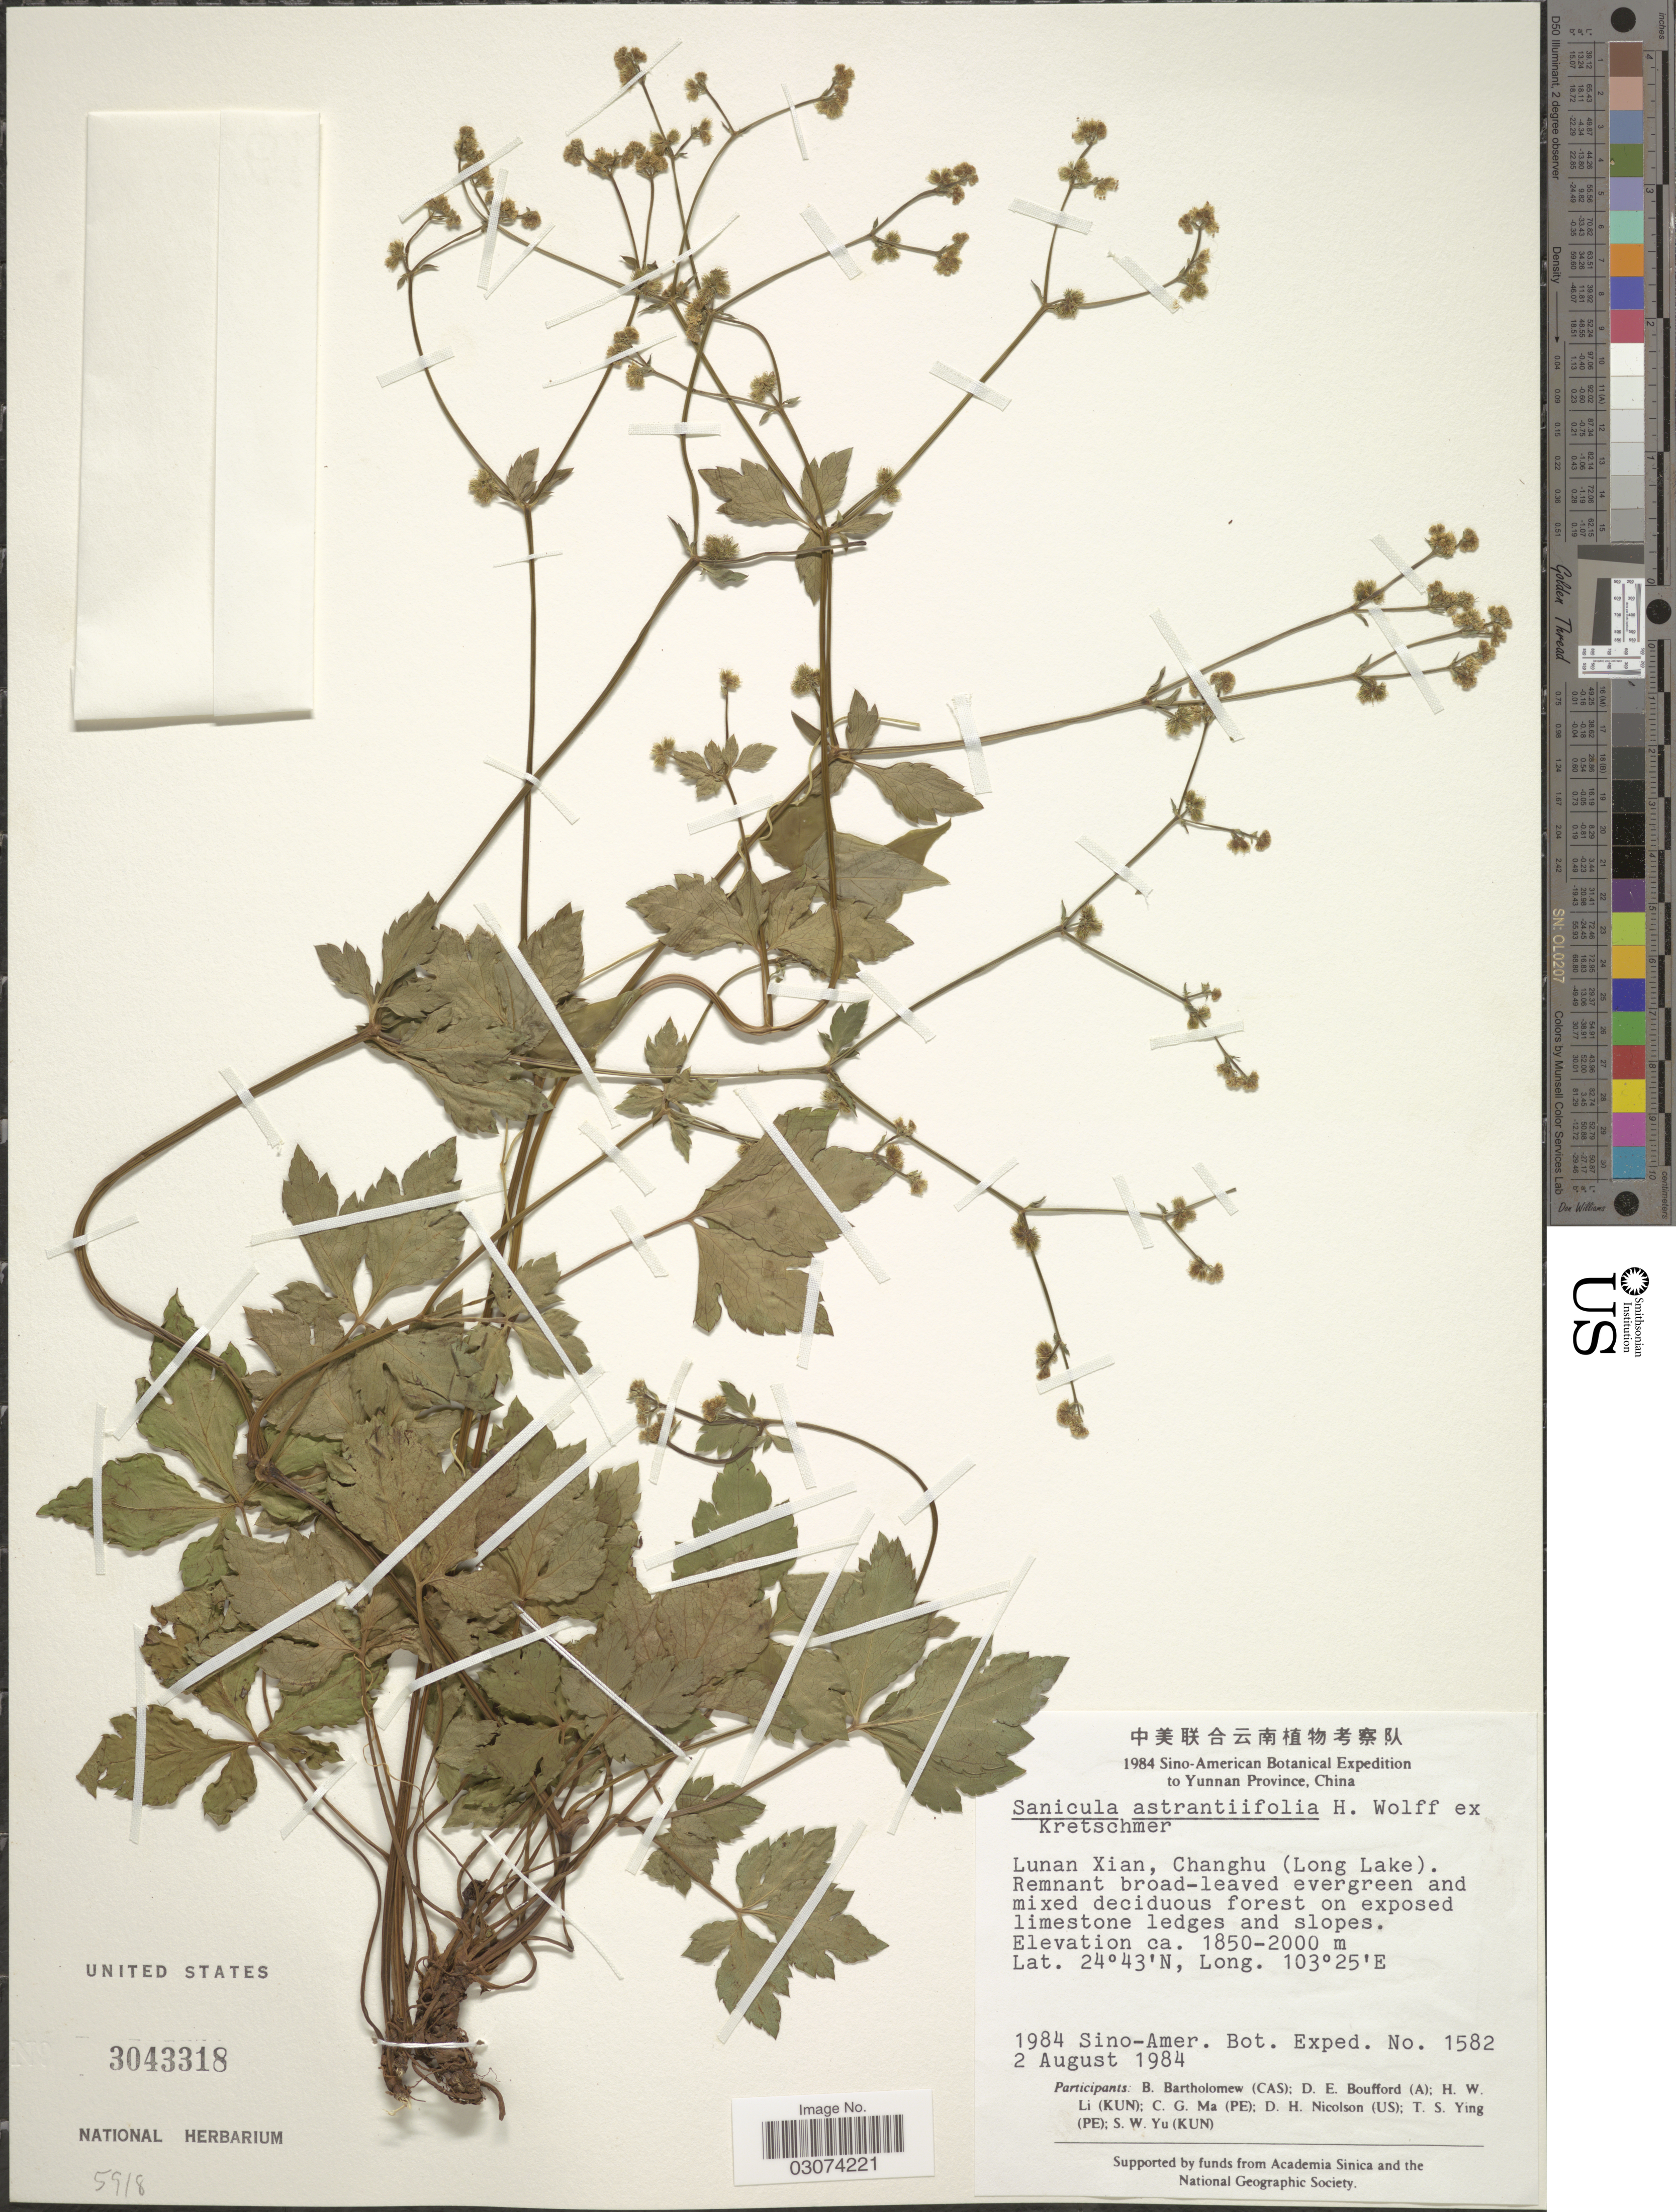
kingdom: Plantae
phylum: Tracheophyta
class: Magnoliopsida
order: Apiales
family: Apiaceae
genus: Sanicula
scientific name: Sanicula astrantiifolia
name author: H. Wolff ex Kretschmer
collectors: B. Bartholomew, D. E. Boufford, H. W. Li, C. Ma & et al.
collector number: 1582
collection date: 1984-08-02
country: China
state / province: Yunnan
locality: Lunan Xian, Changhu (Long Lake).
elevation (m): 1850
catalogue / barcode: US 3043318